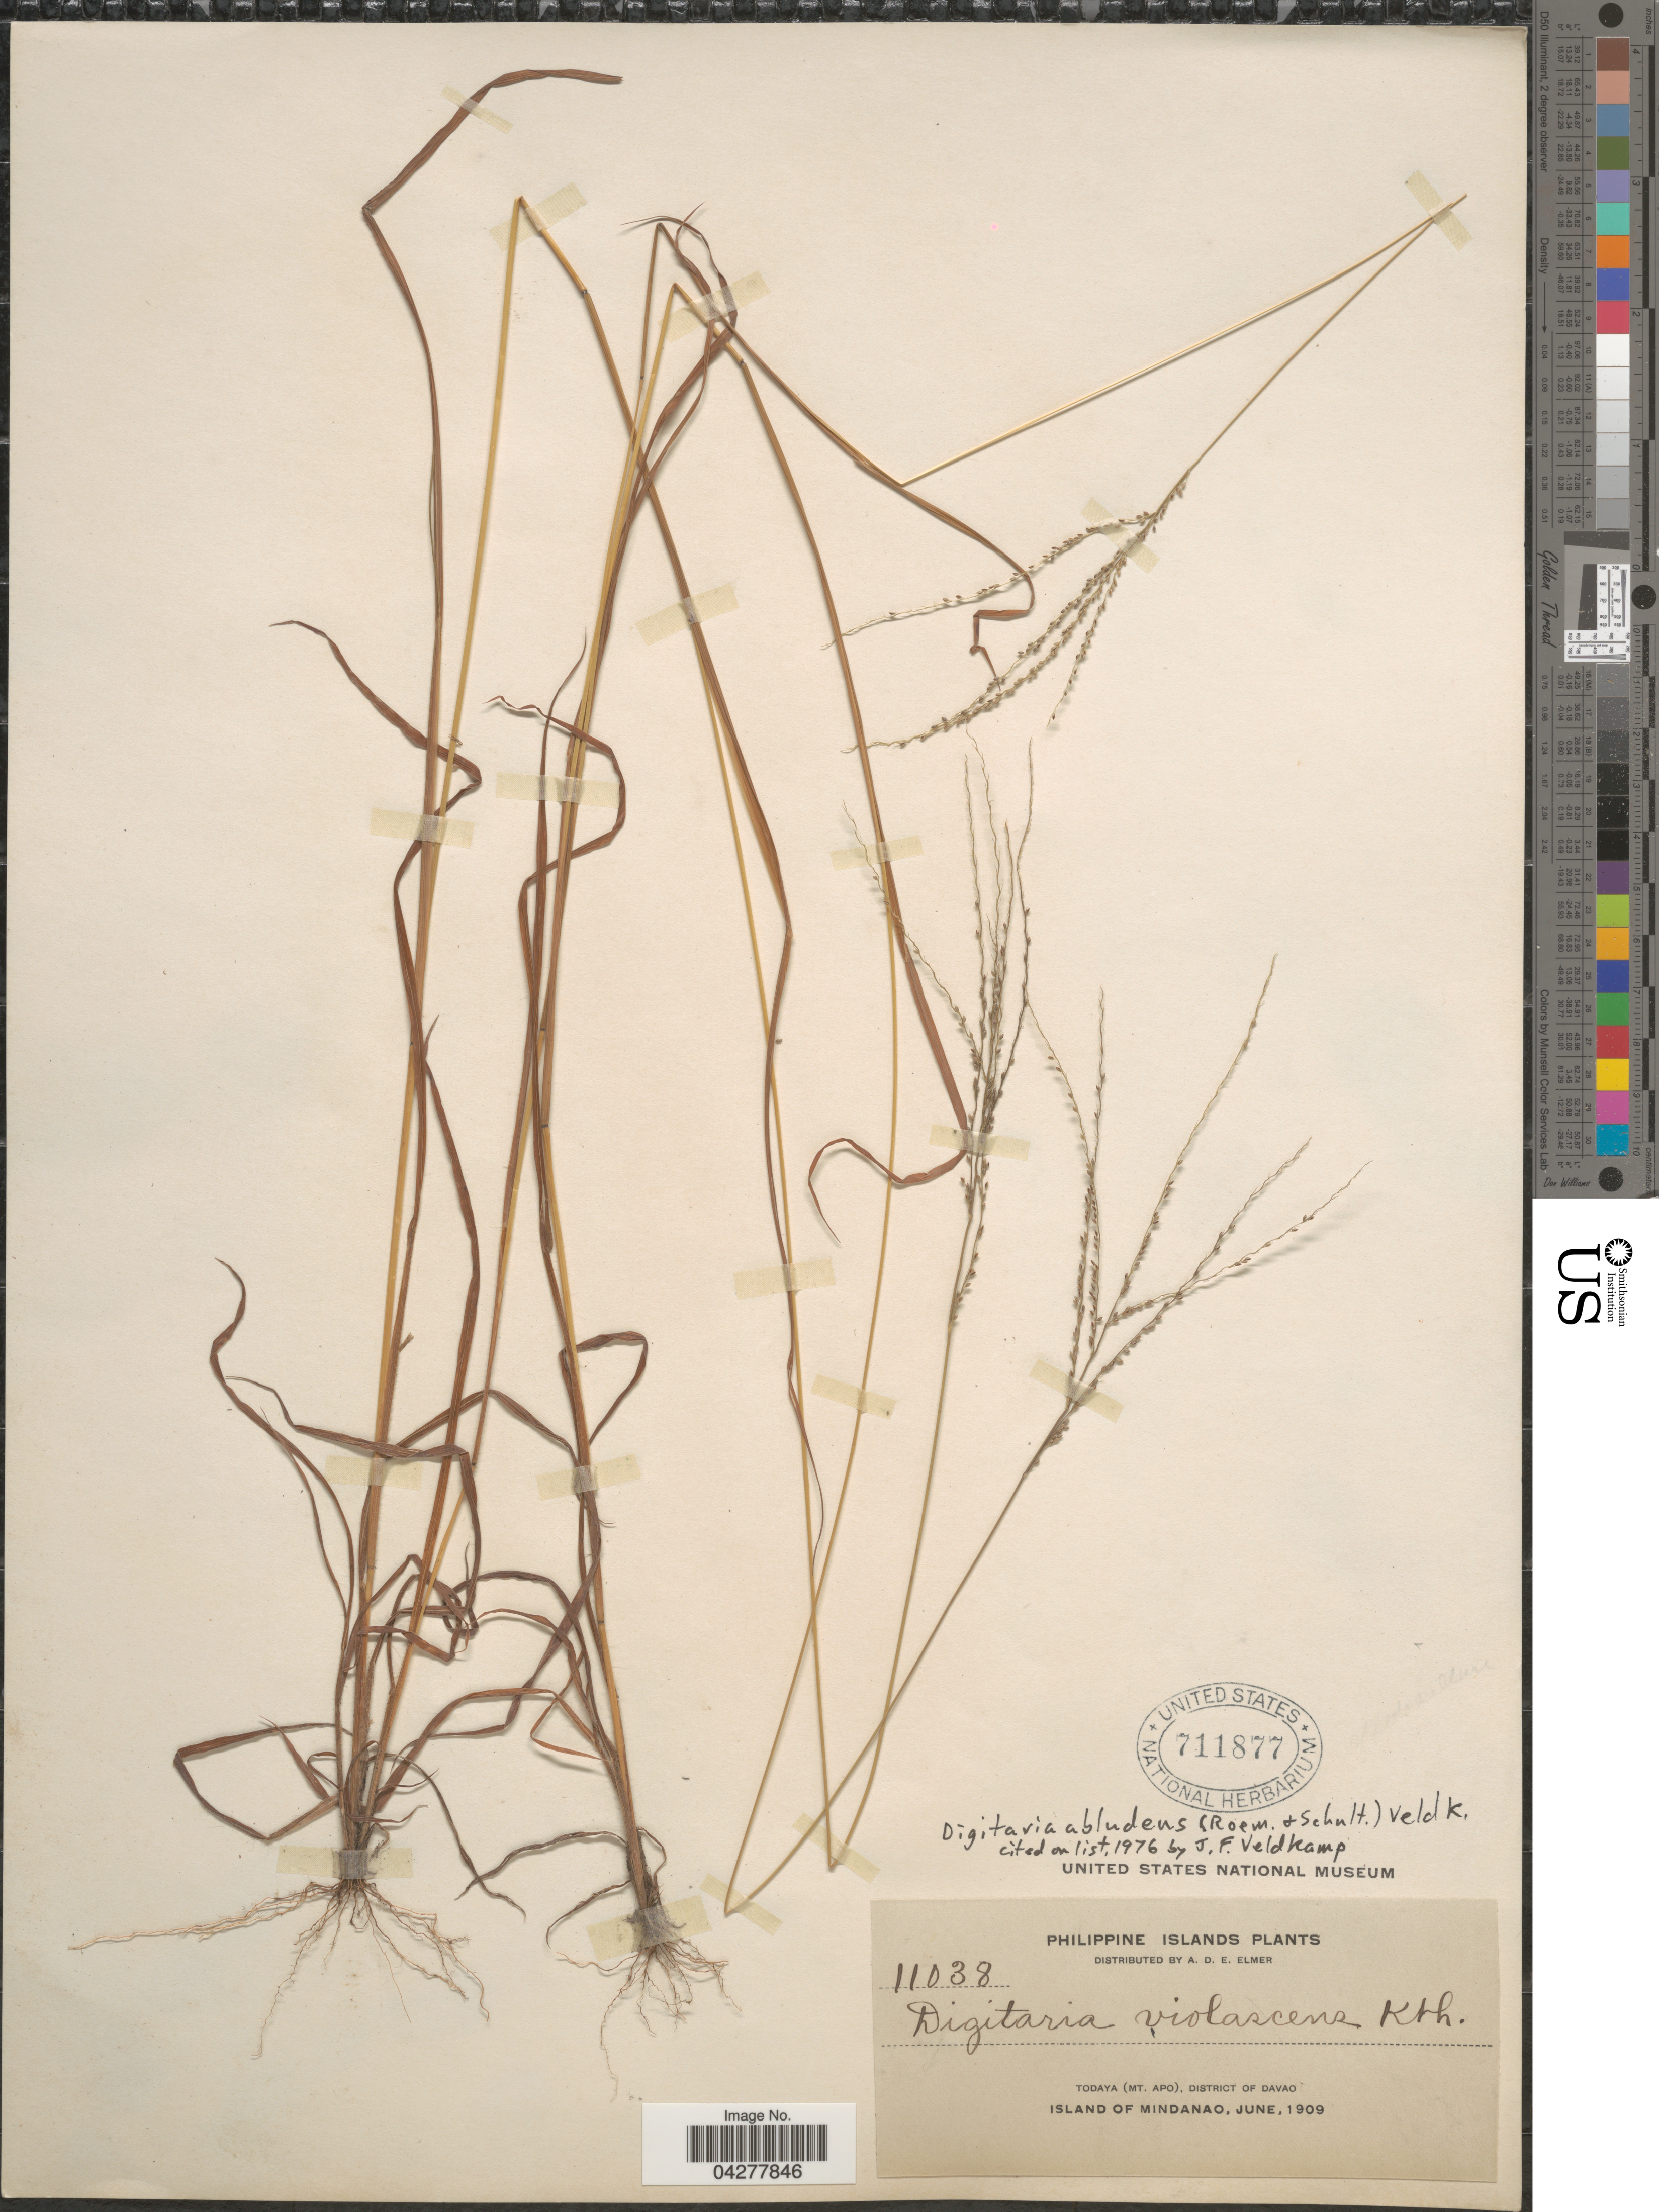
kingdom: Plantae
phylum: Tracheophyta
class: Liliopsida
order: Poales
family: Poaceae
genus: Digitaria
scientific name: Digitaria abludens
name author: (Roem. & Schult.) Veldkamp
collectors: A. D. E. Elmer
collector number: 11038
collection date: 1909-06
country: Philippines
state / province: Davao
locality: Philippine Islands. Todaya (Mt. Apo), District of Davao. Island of Mindanao.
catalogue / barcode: US 711877